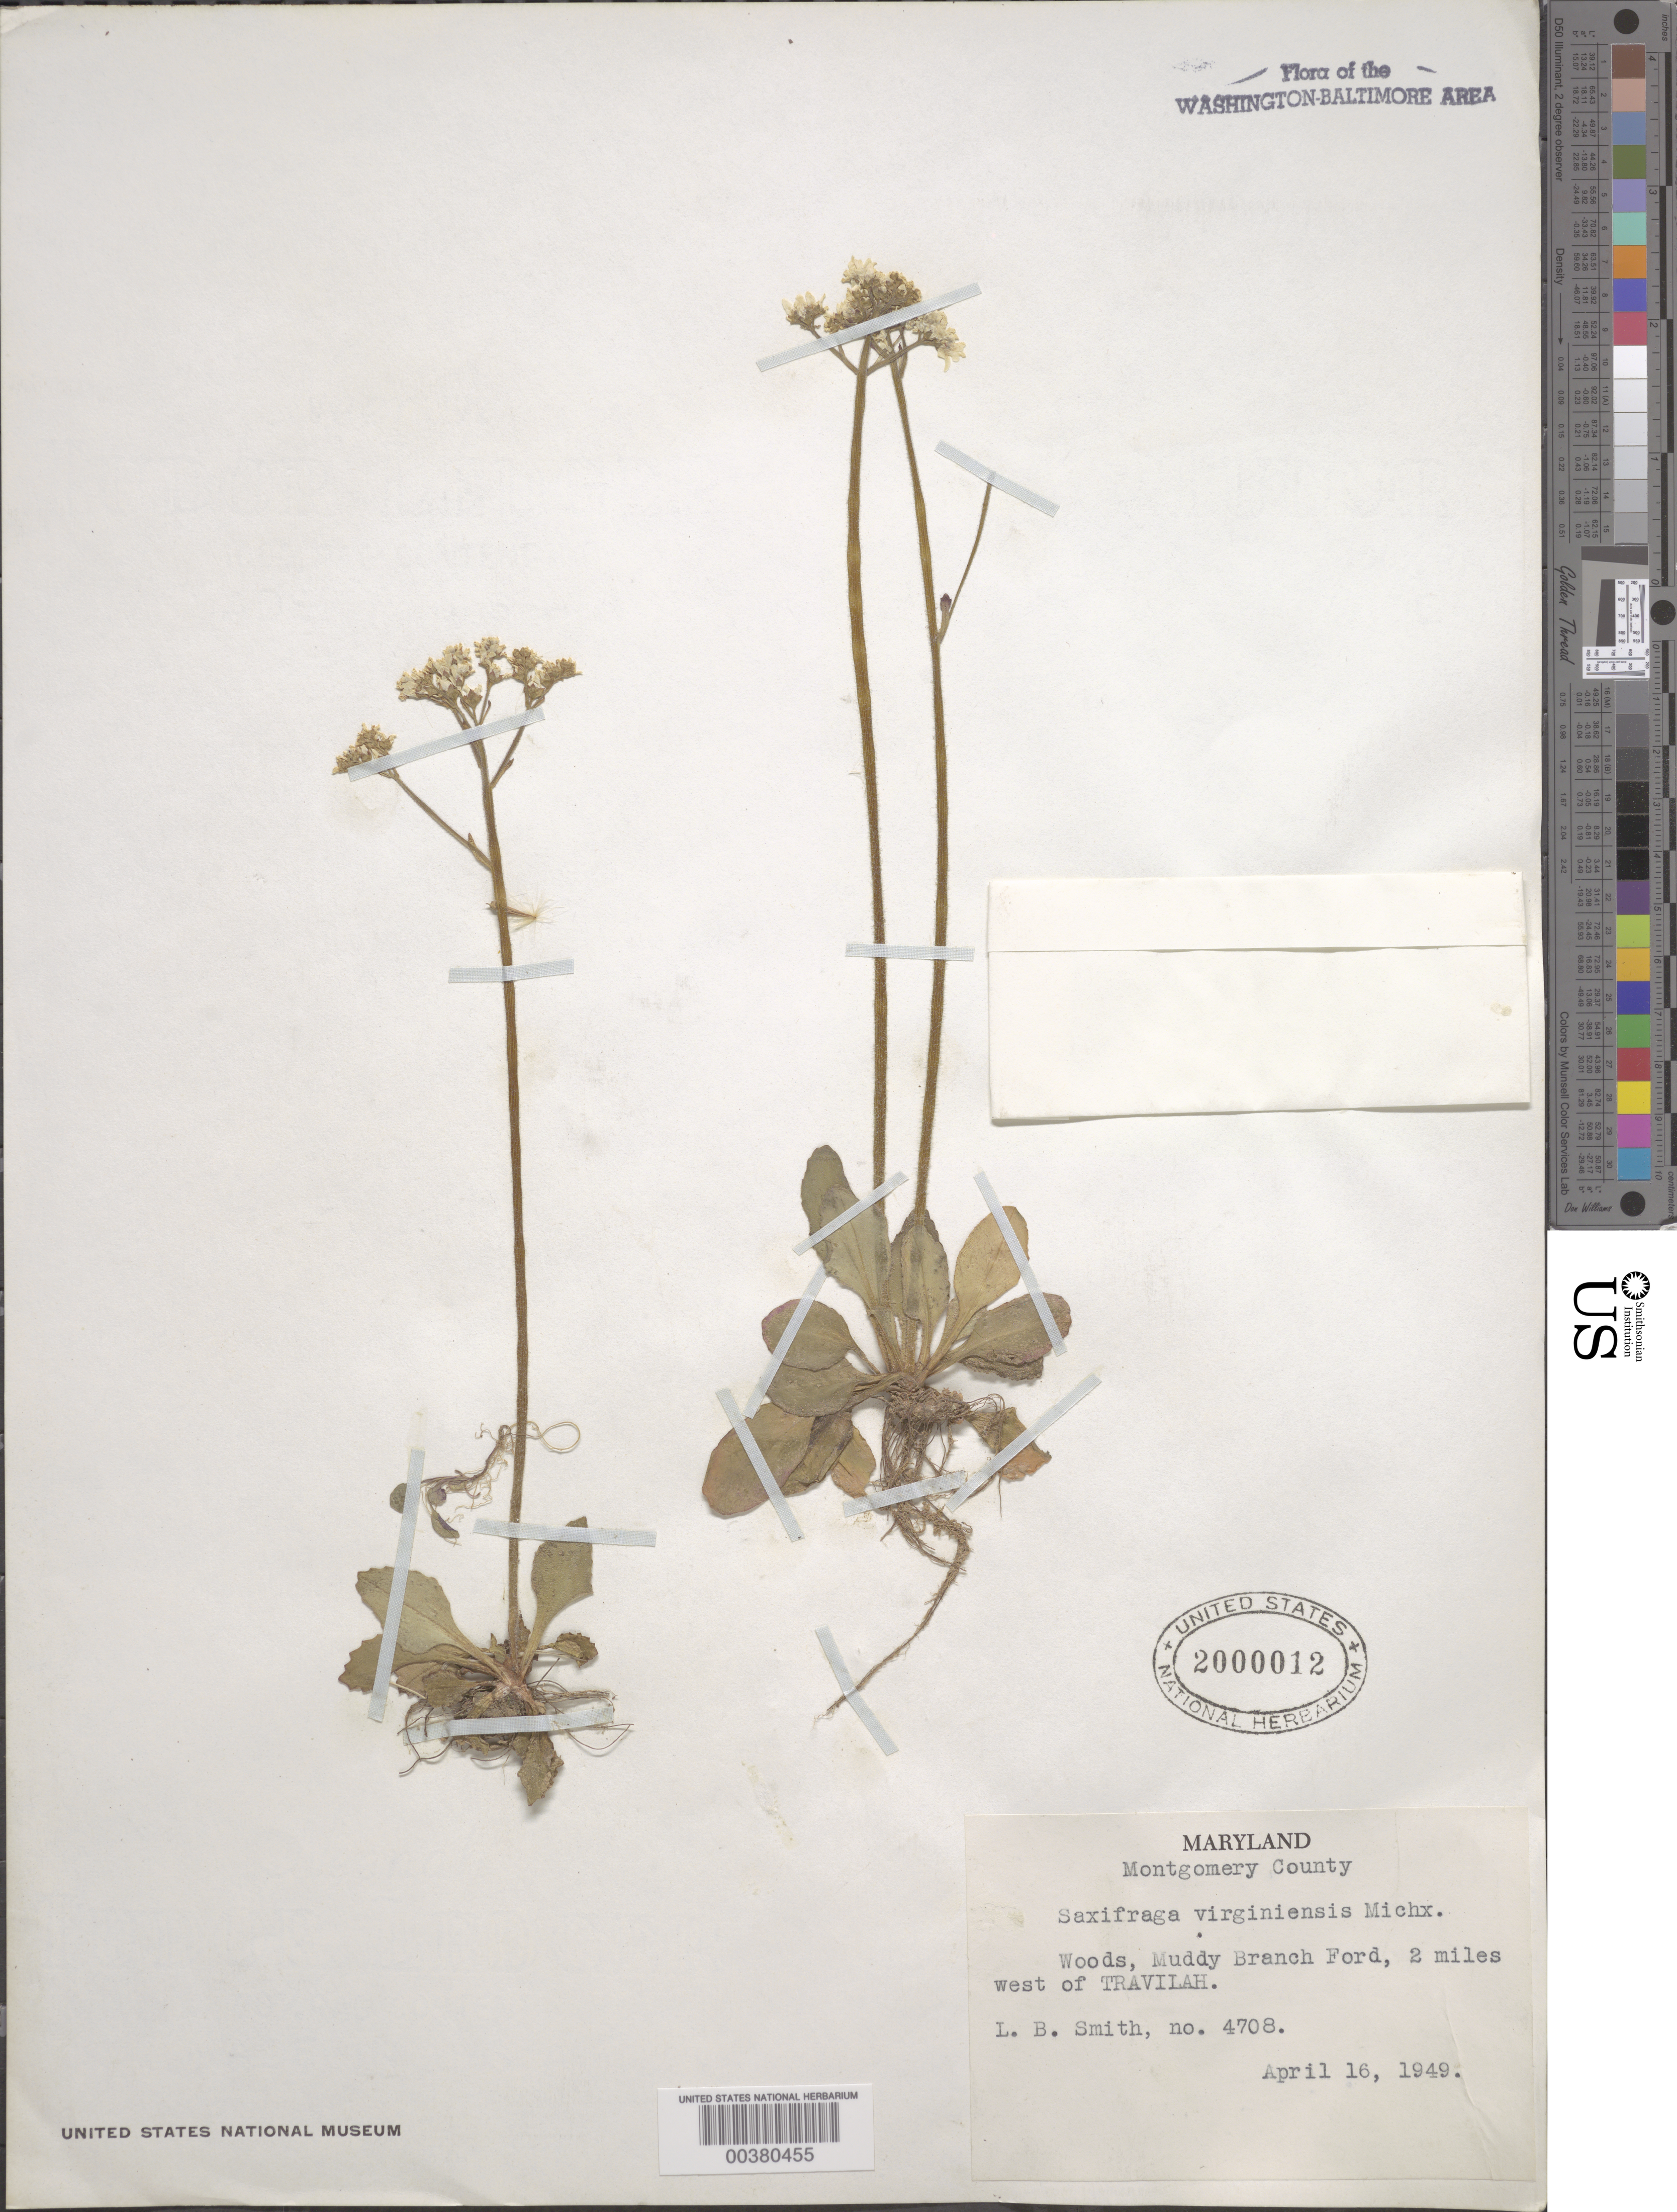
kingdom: Plantae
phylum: Tracheophyta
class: Magnoliopsida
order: Saxifragales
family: Saxifragaceae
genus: Micranthes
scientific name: Micranthes virginiensis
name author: (Michx.) Small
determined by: Strong, Mark T., (BOT), Smithsonian Institution - National Museum of Natural History (UNITED STATES)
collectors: L. Smith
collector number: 4708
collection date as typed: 16 Apr 1949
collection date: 1949-04-16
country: United States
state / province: Maryland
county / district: Montgomery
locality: Muddy Branch Ford, west of Travilah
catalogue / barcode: US 2000012